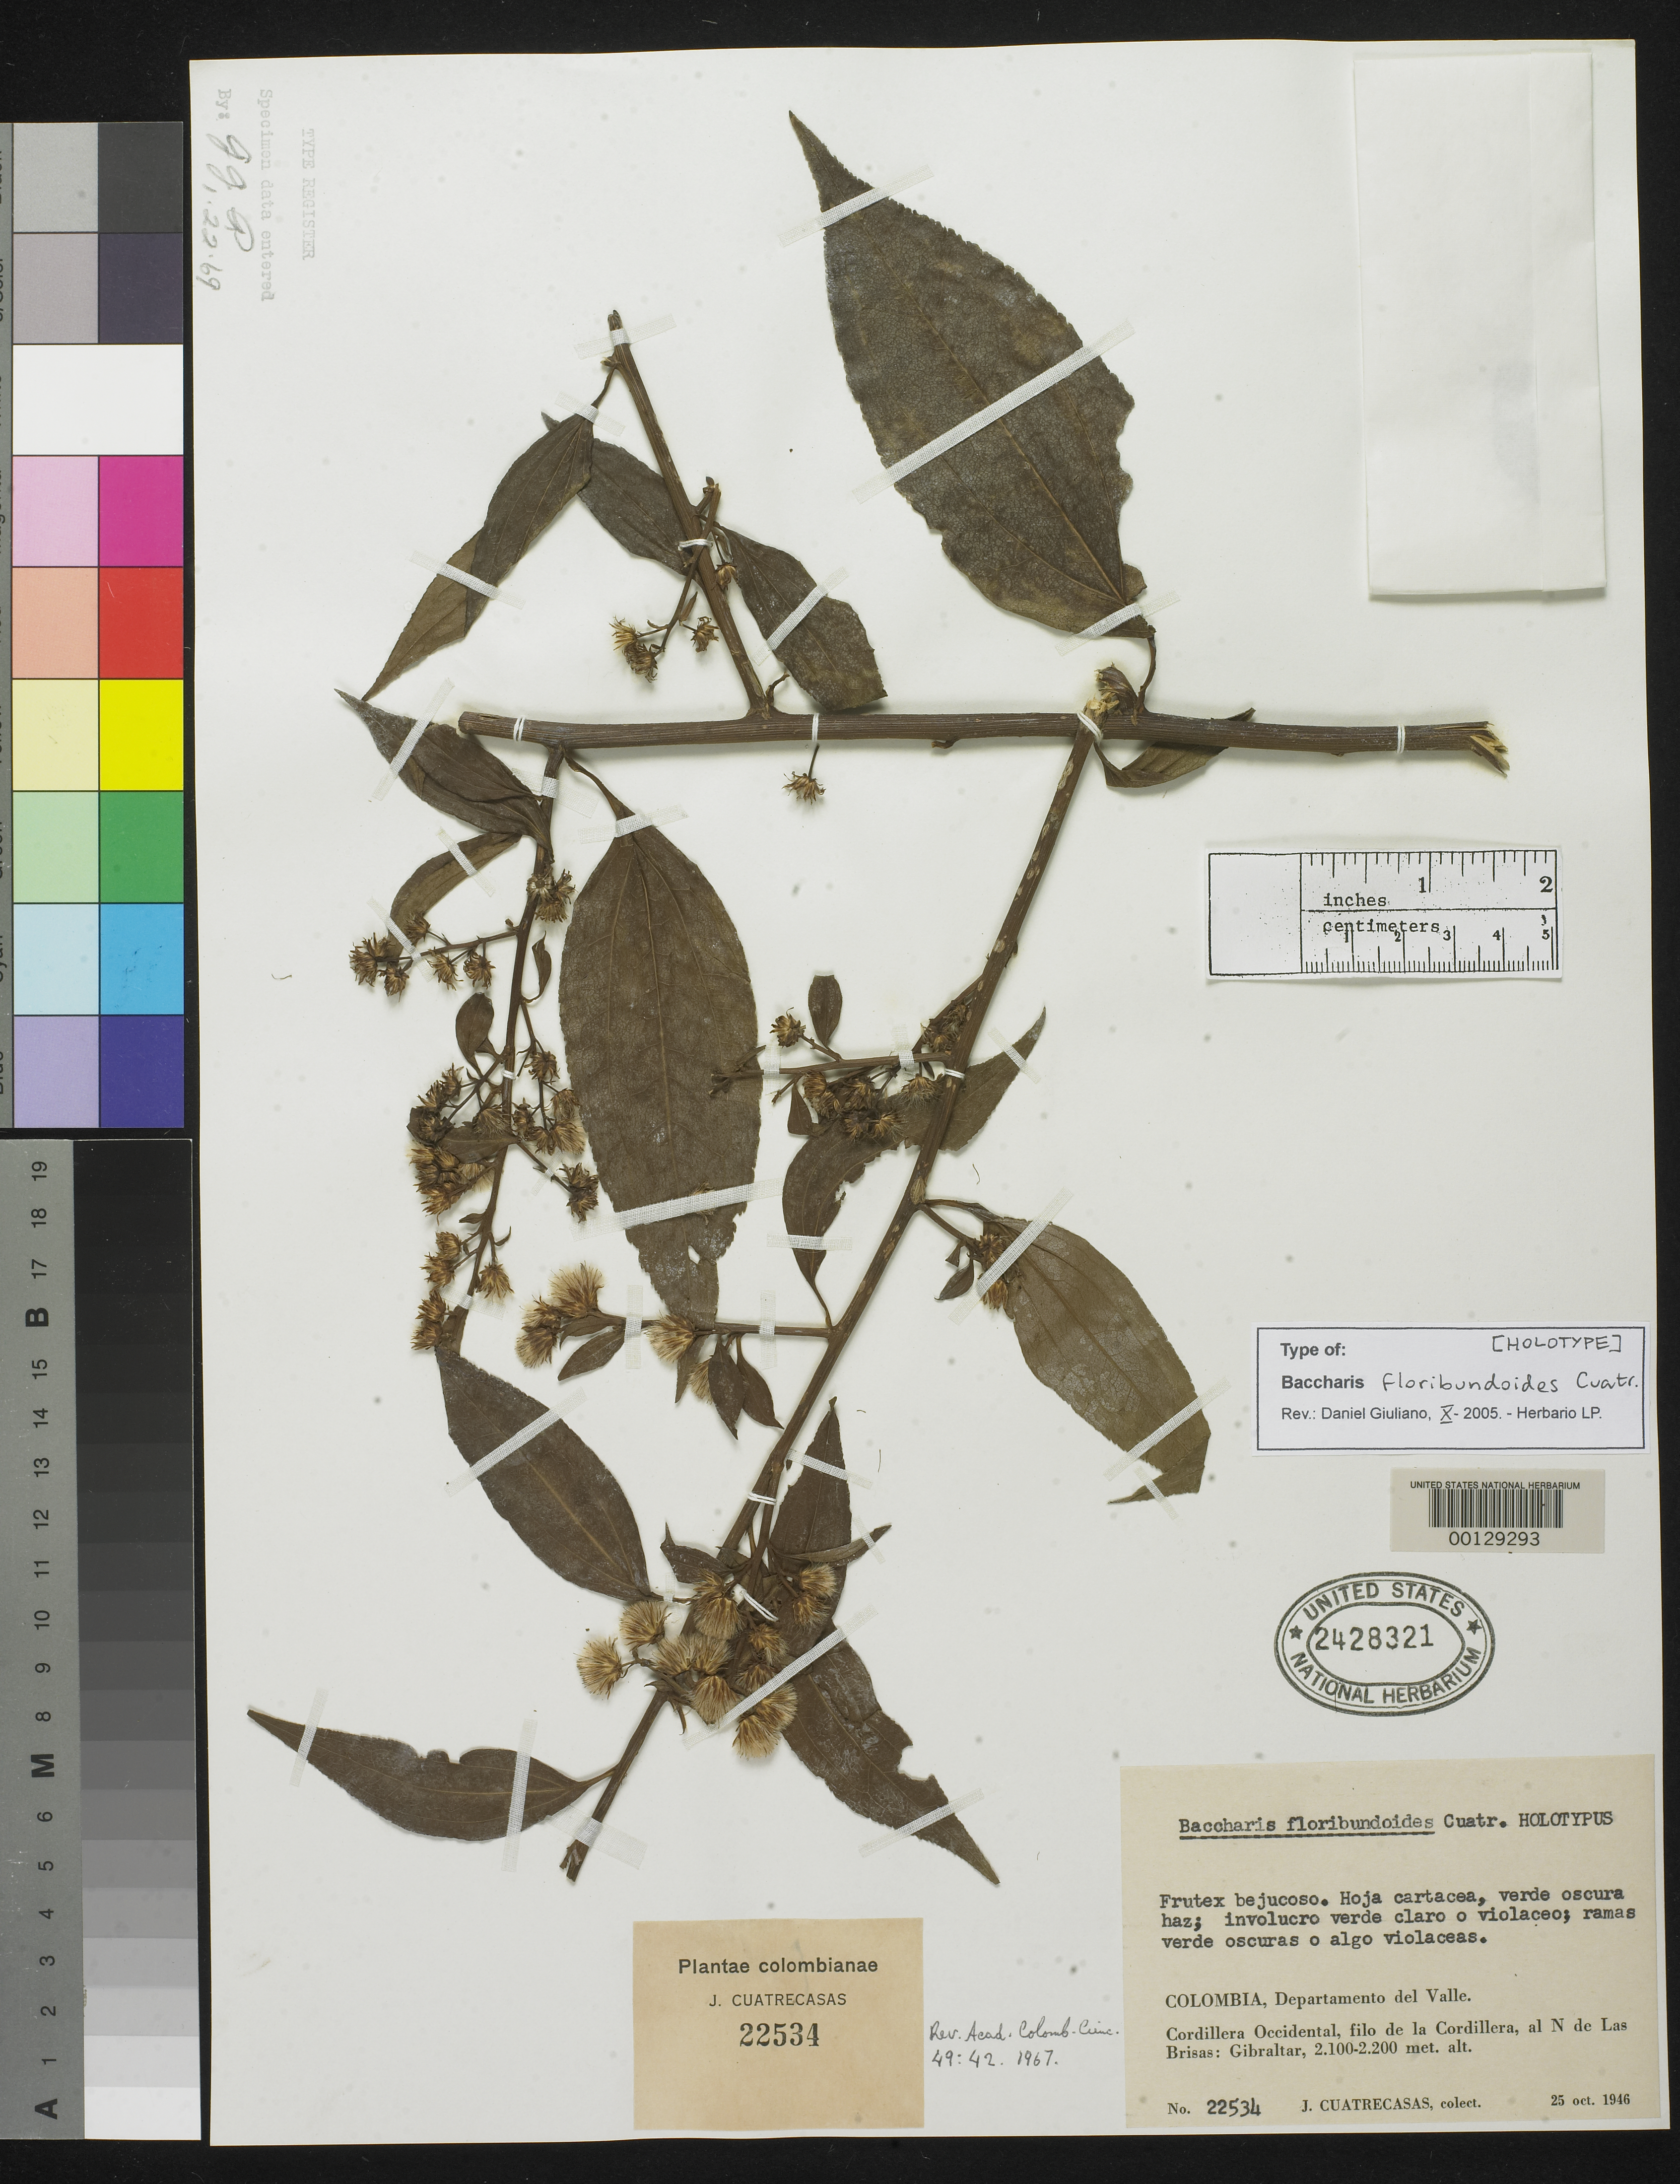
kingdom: Plantae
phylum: Tracheophyta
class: Magnoliopsida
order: Asterales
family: Asteraceae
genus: Baccharis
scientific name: Baccharis floribundoides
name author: Cuatrec.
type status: Holotype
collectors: J. Cuatrecasas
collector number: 22534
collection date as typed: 25 Oct 1946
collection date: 1946-10-25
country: Colombia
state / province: Valle del Cauca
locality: Las Brisas.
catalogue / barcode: US 2428321